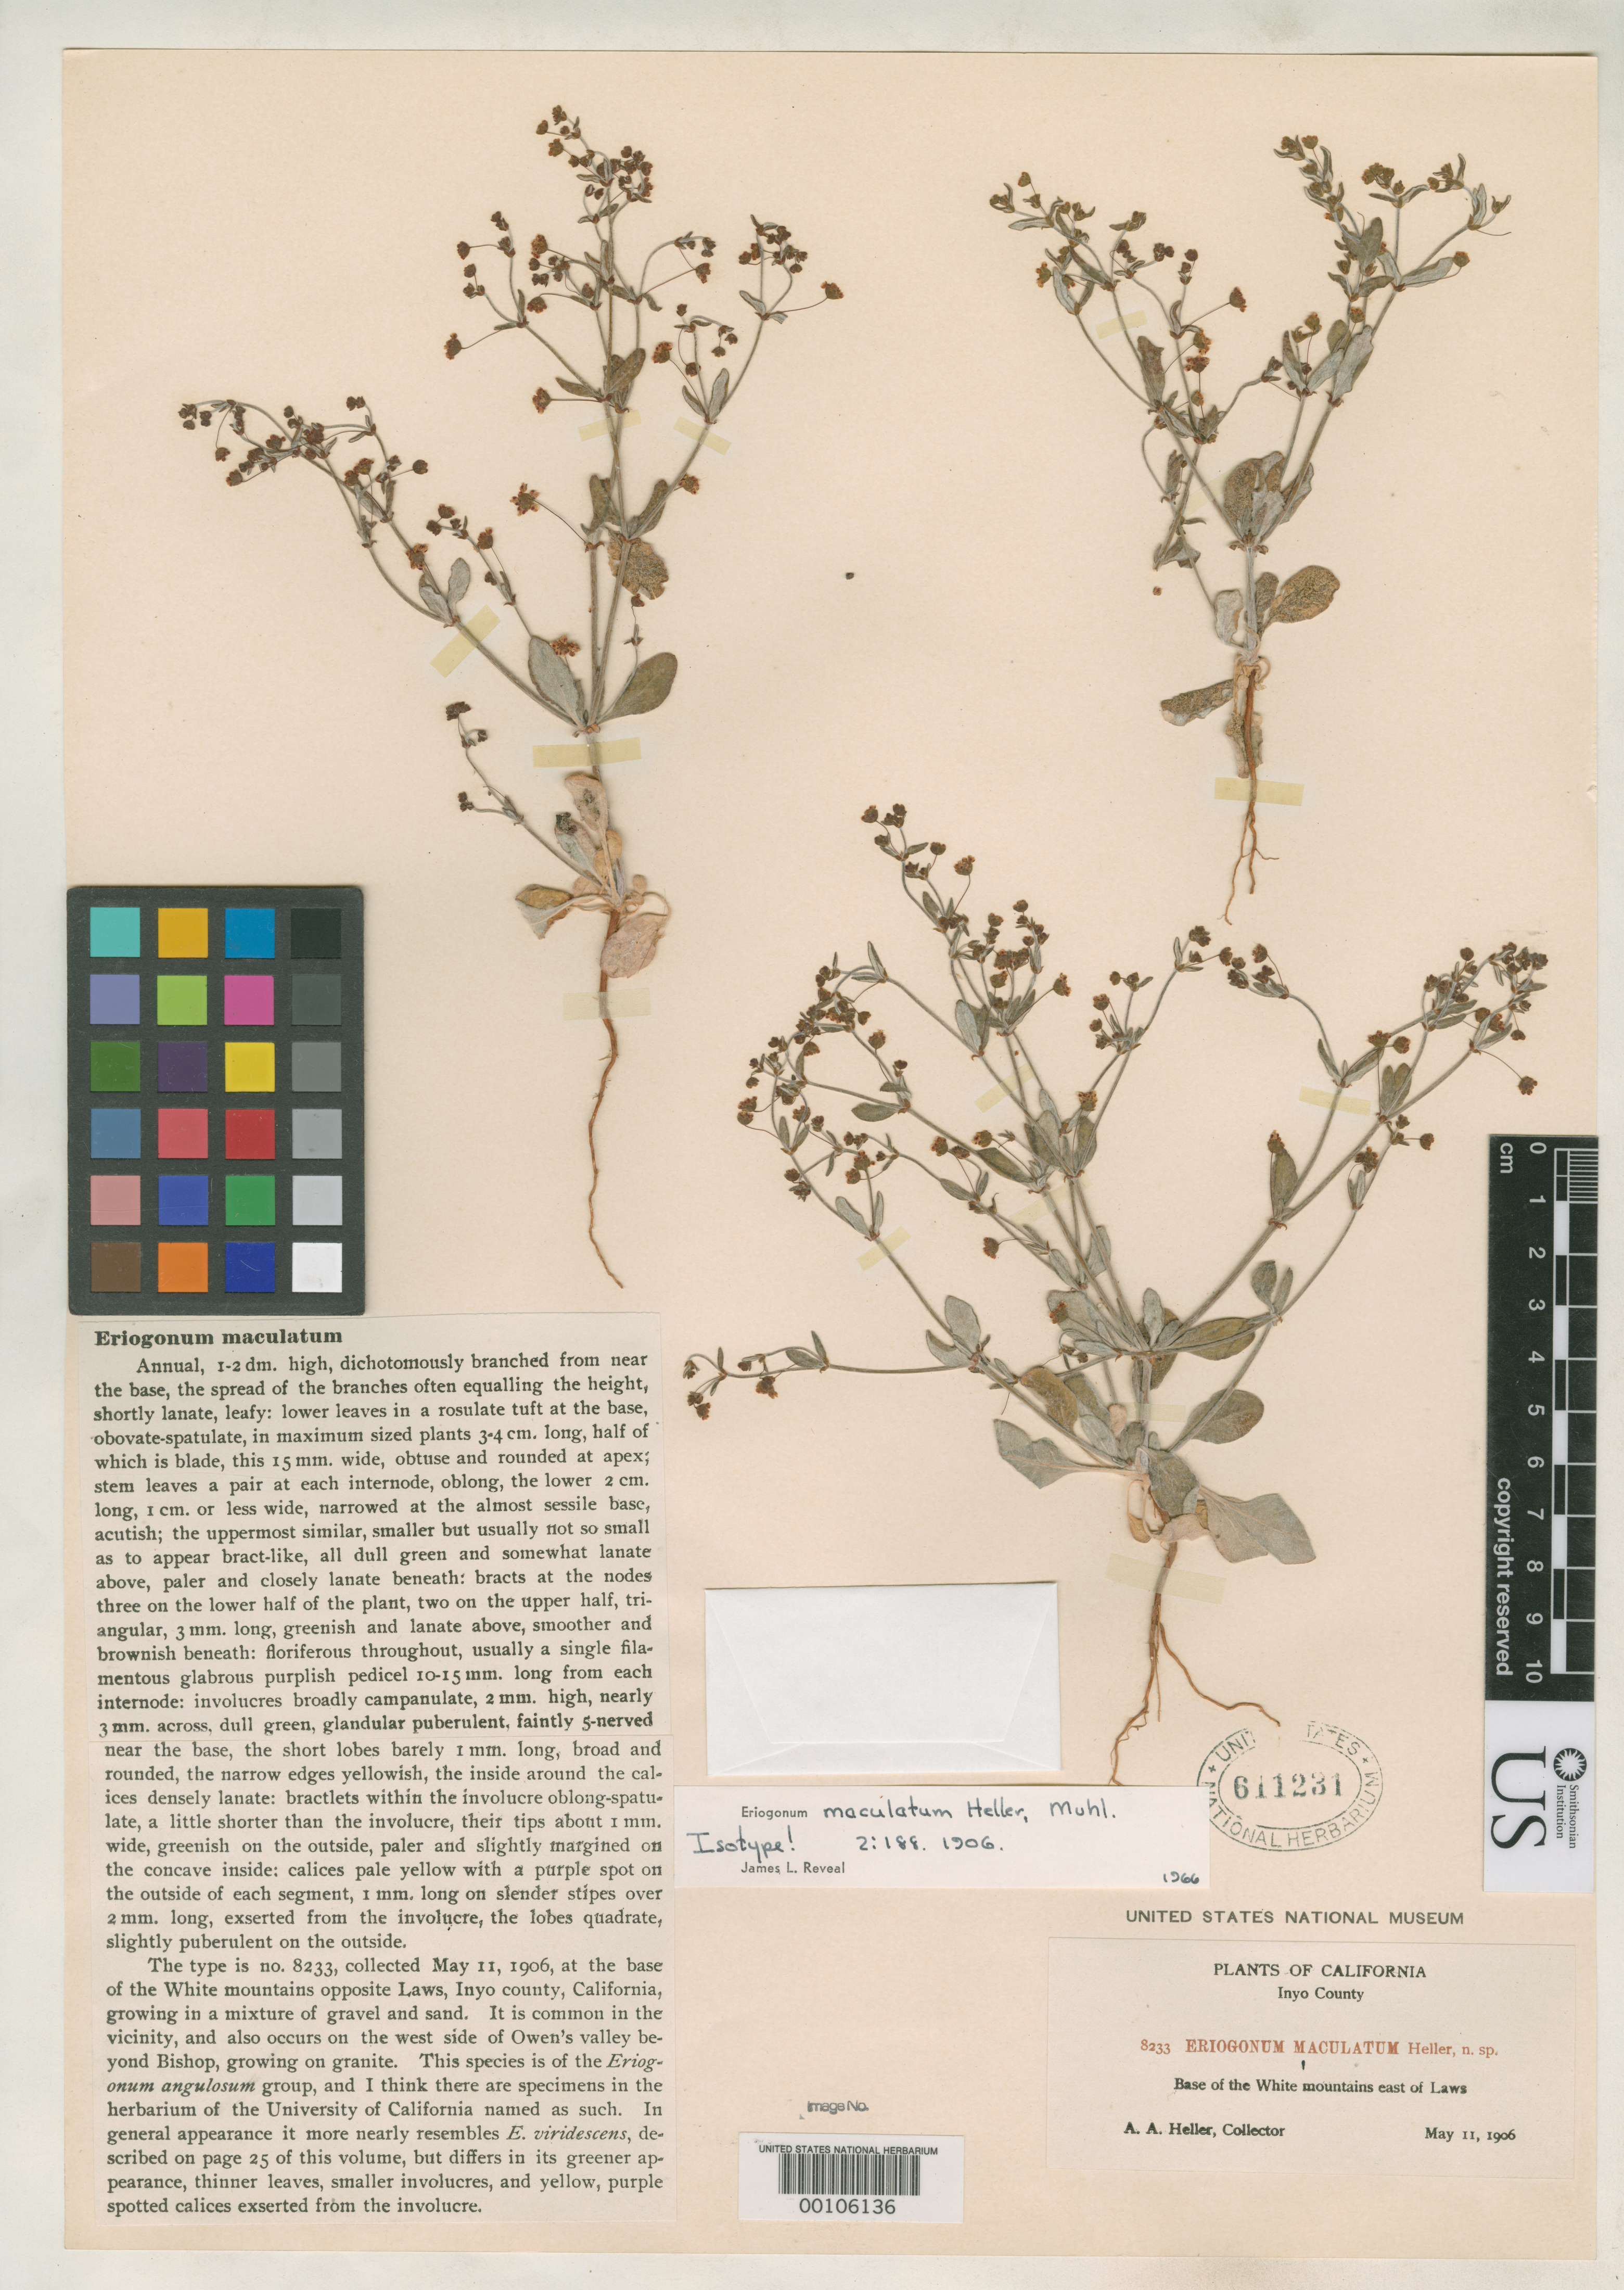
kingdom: Plantae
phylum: Tracheophyta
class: Magnoliopsida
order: Caryophyllales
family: Polygonaceae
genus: Eriogonum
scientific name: Eriogonum maculatum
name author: A. Heller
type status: Isotype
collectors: A. A. Heller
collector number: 8233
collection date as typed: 11 May 1906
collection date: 1906-05-11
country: United States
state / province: California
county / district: Inyo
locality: Base of white Mts. opposite Laws.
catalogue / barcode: US 611231